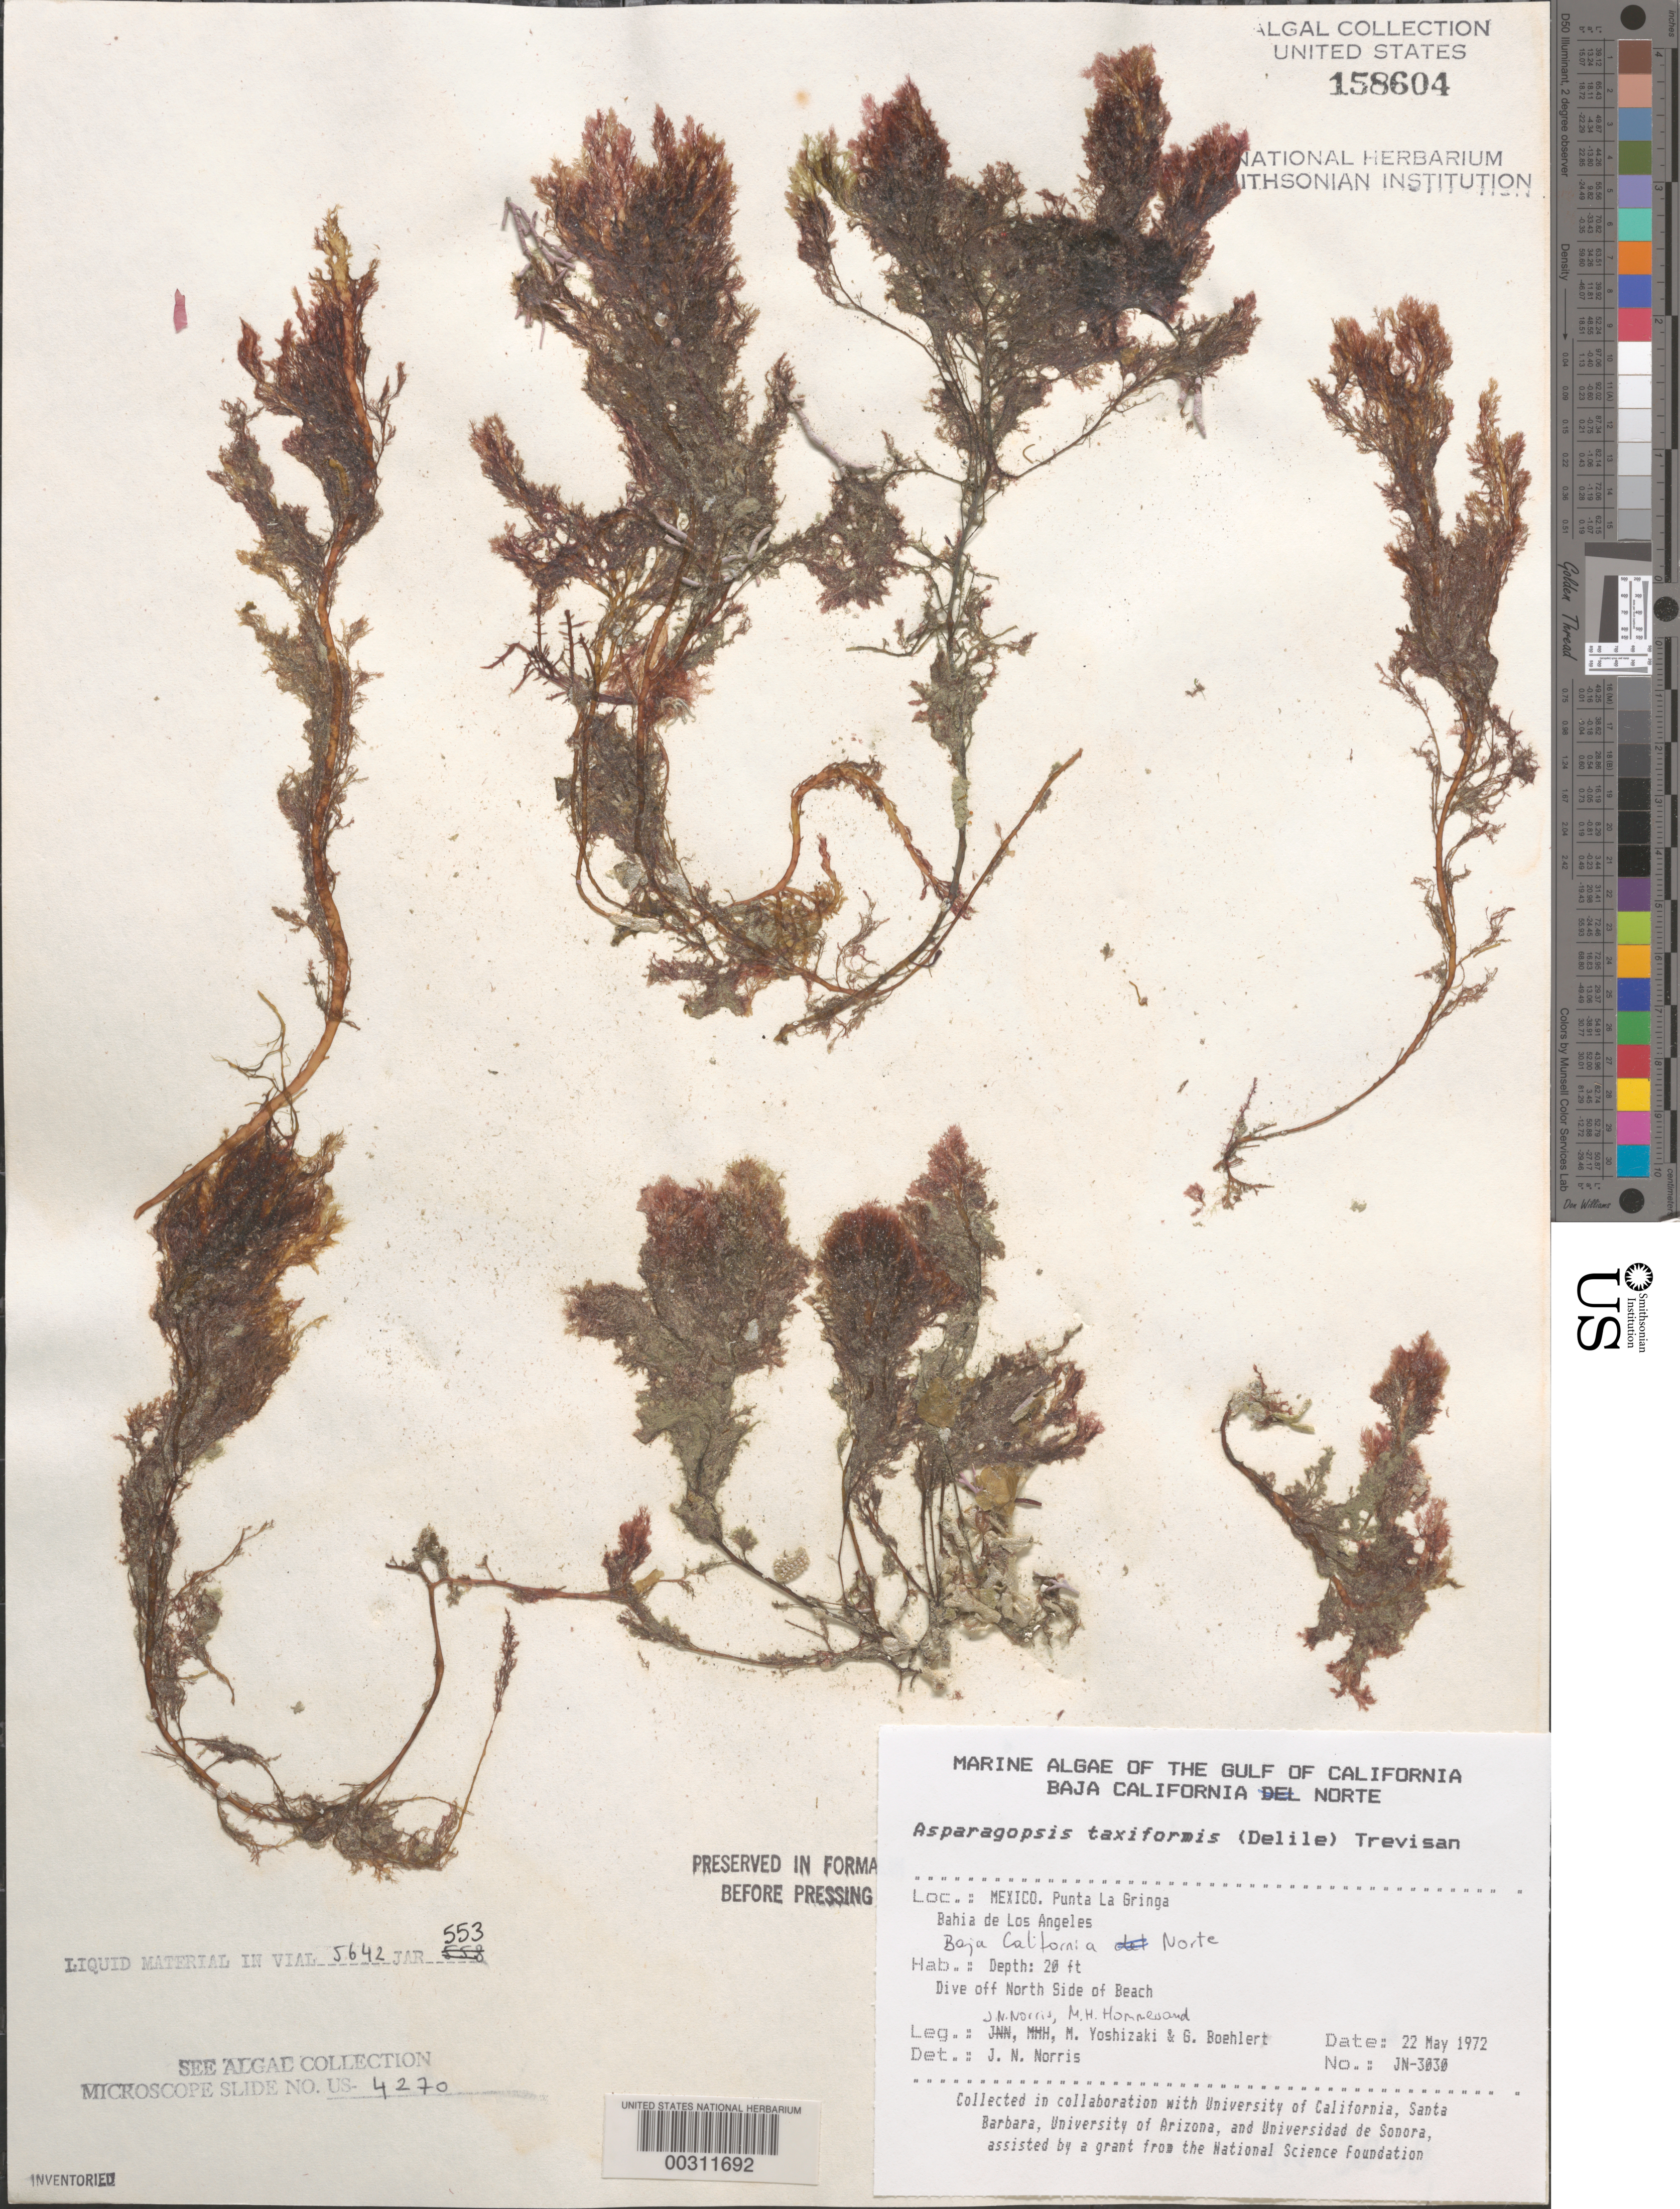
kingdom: Plantae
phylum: Rhodophyta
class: Florideophyceae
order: Bonnemaisoniales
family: Bonnemaisoniaceae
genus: Asparagopsis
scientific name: Asparagopsis taxiformis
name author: (Delile) Trevis.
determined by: Norris, James N.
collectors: J. N. Norris, M. H. Hommersand, M. Yoshizaki & G. Boehlert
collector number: JN-3030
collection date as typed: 22 May 1972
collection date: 1972-05-22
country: Mexico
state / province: Baja California Norte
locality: Punta La Gringa, Bahia de los Angeles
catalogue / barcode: US 158604